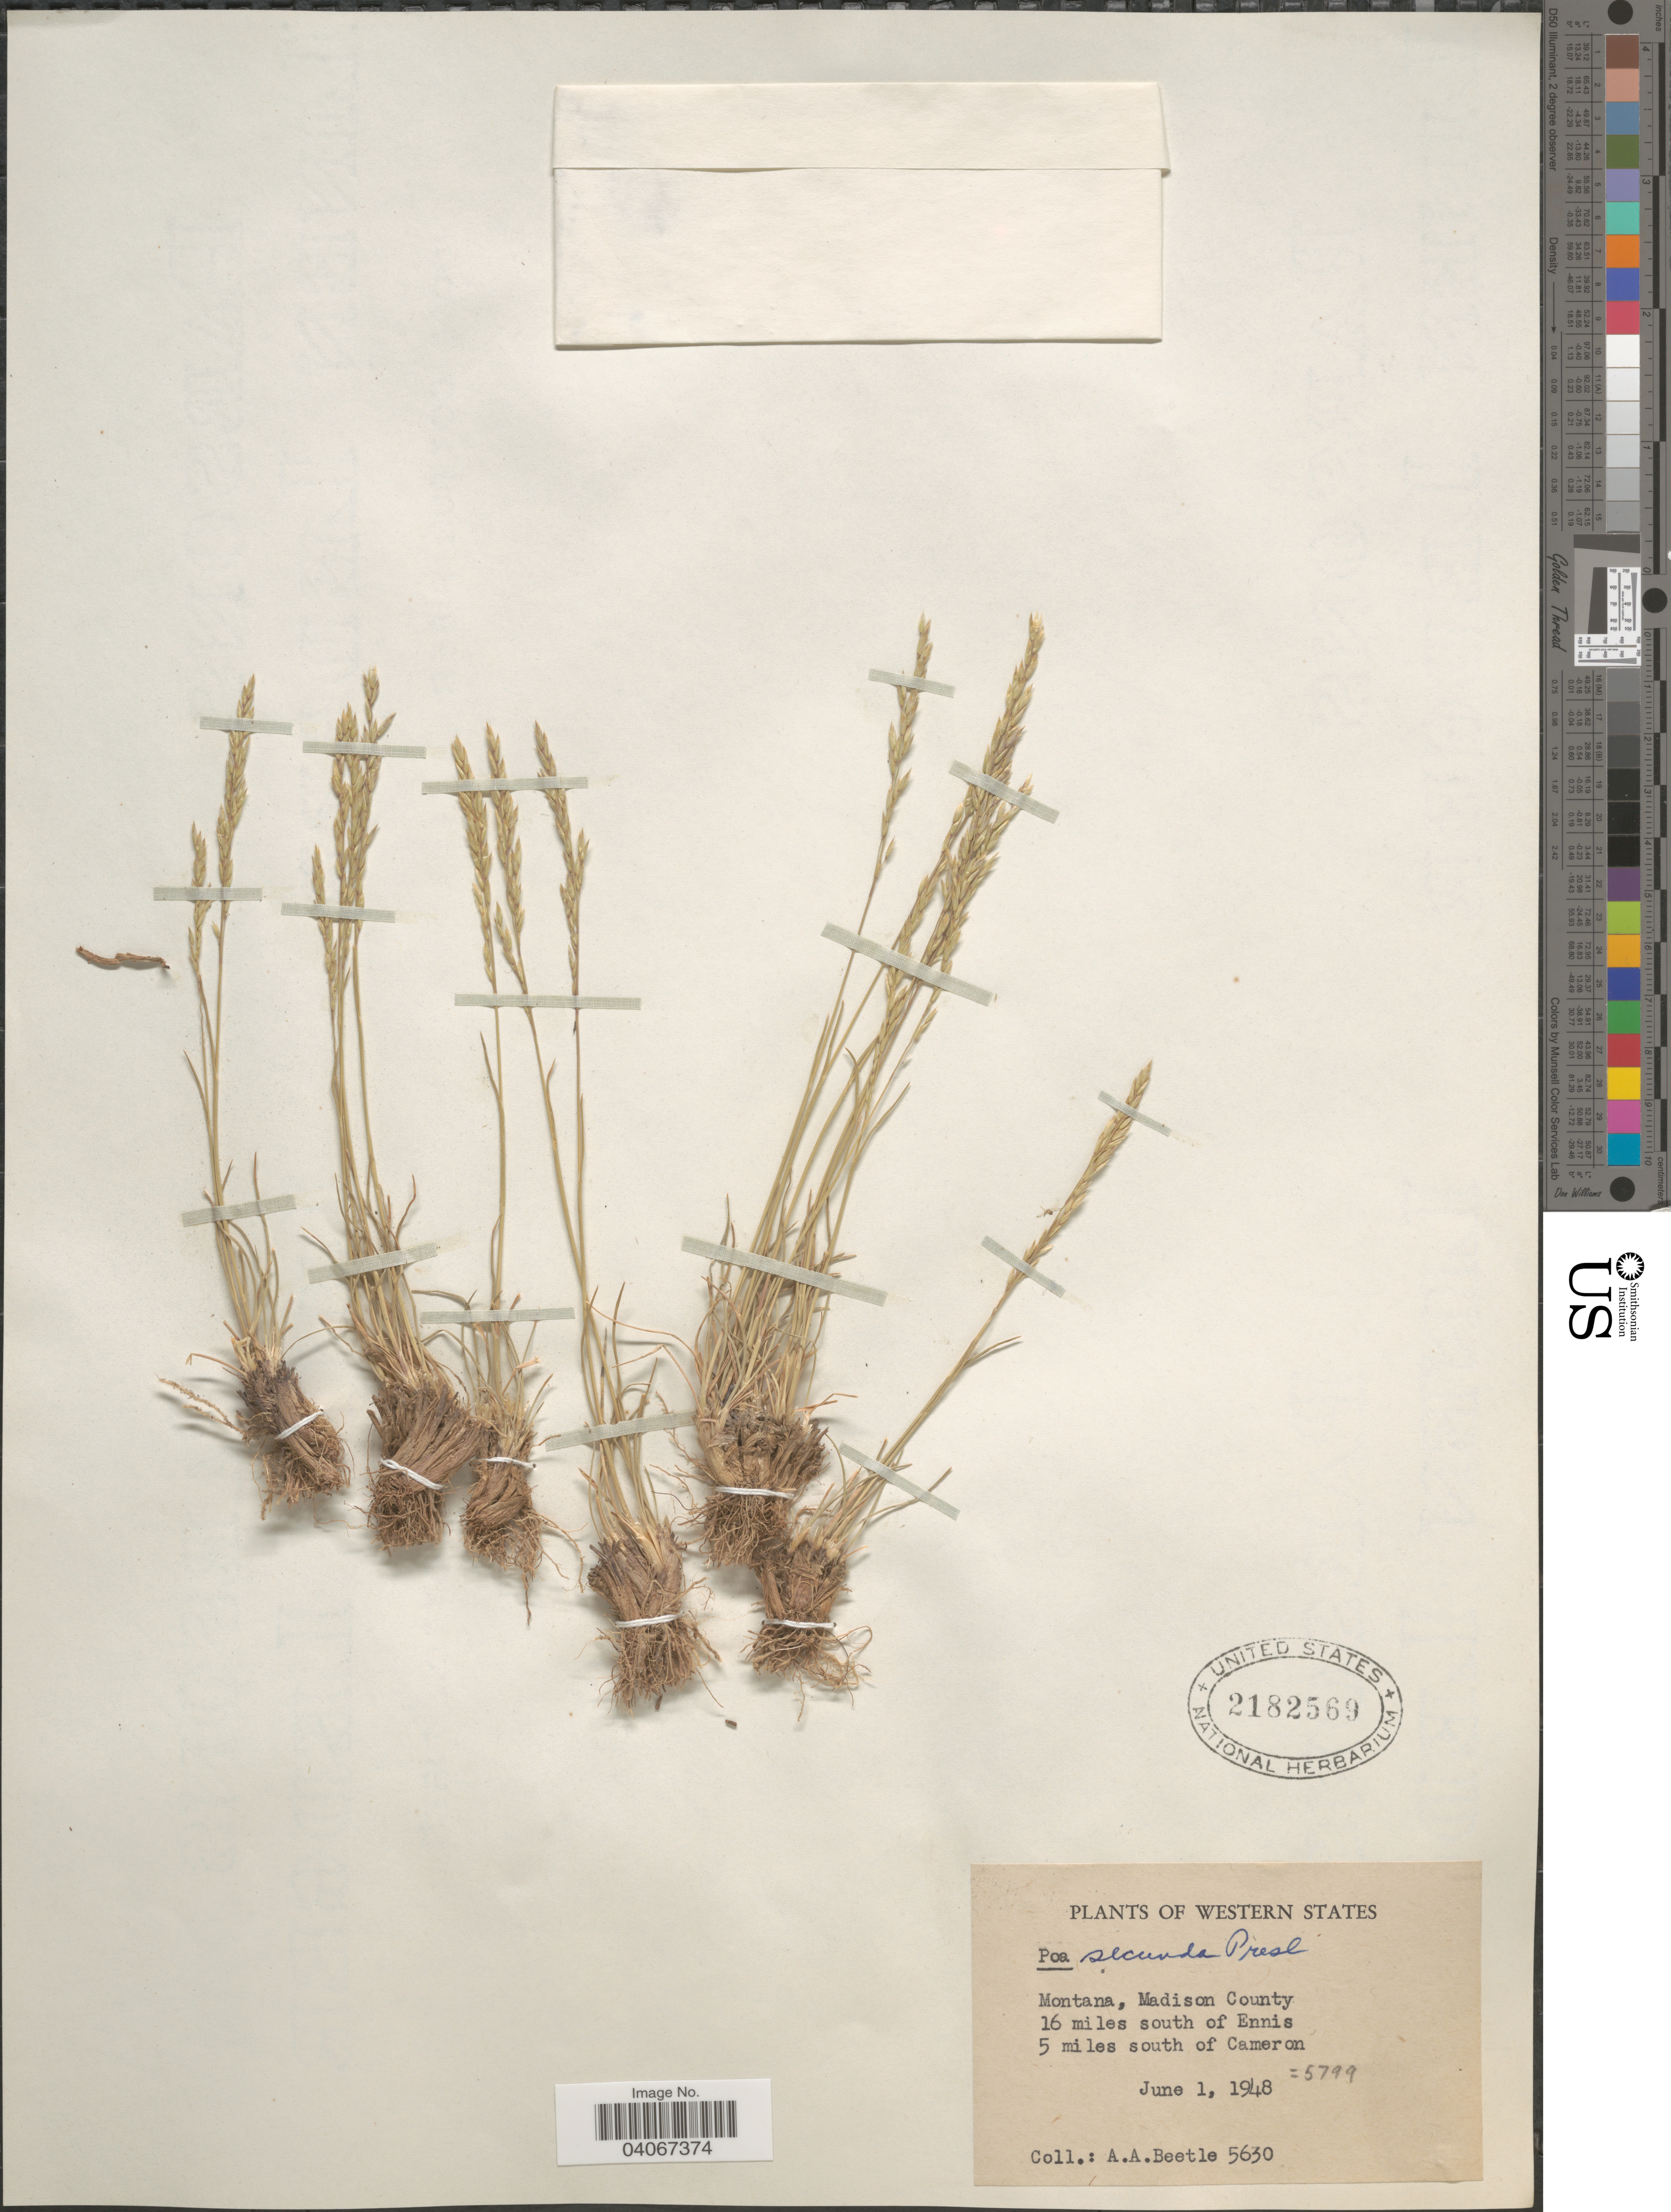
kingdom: Plantae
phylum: Tracheophyta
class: Liliopsida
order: Poales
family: Poaceae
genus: Poa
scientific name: Poa secunda subsp. secunda var. secunda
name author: J. Presl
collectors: A. A. Beetle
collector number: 5630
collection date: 1948-06-01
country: United States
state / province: Montana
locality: Western States. Madison County. 16 miles south of Ennis. 5 miles south of Cameron.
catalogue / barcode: US 2182569